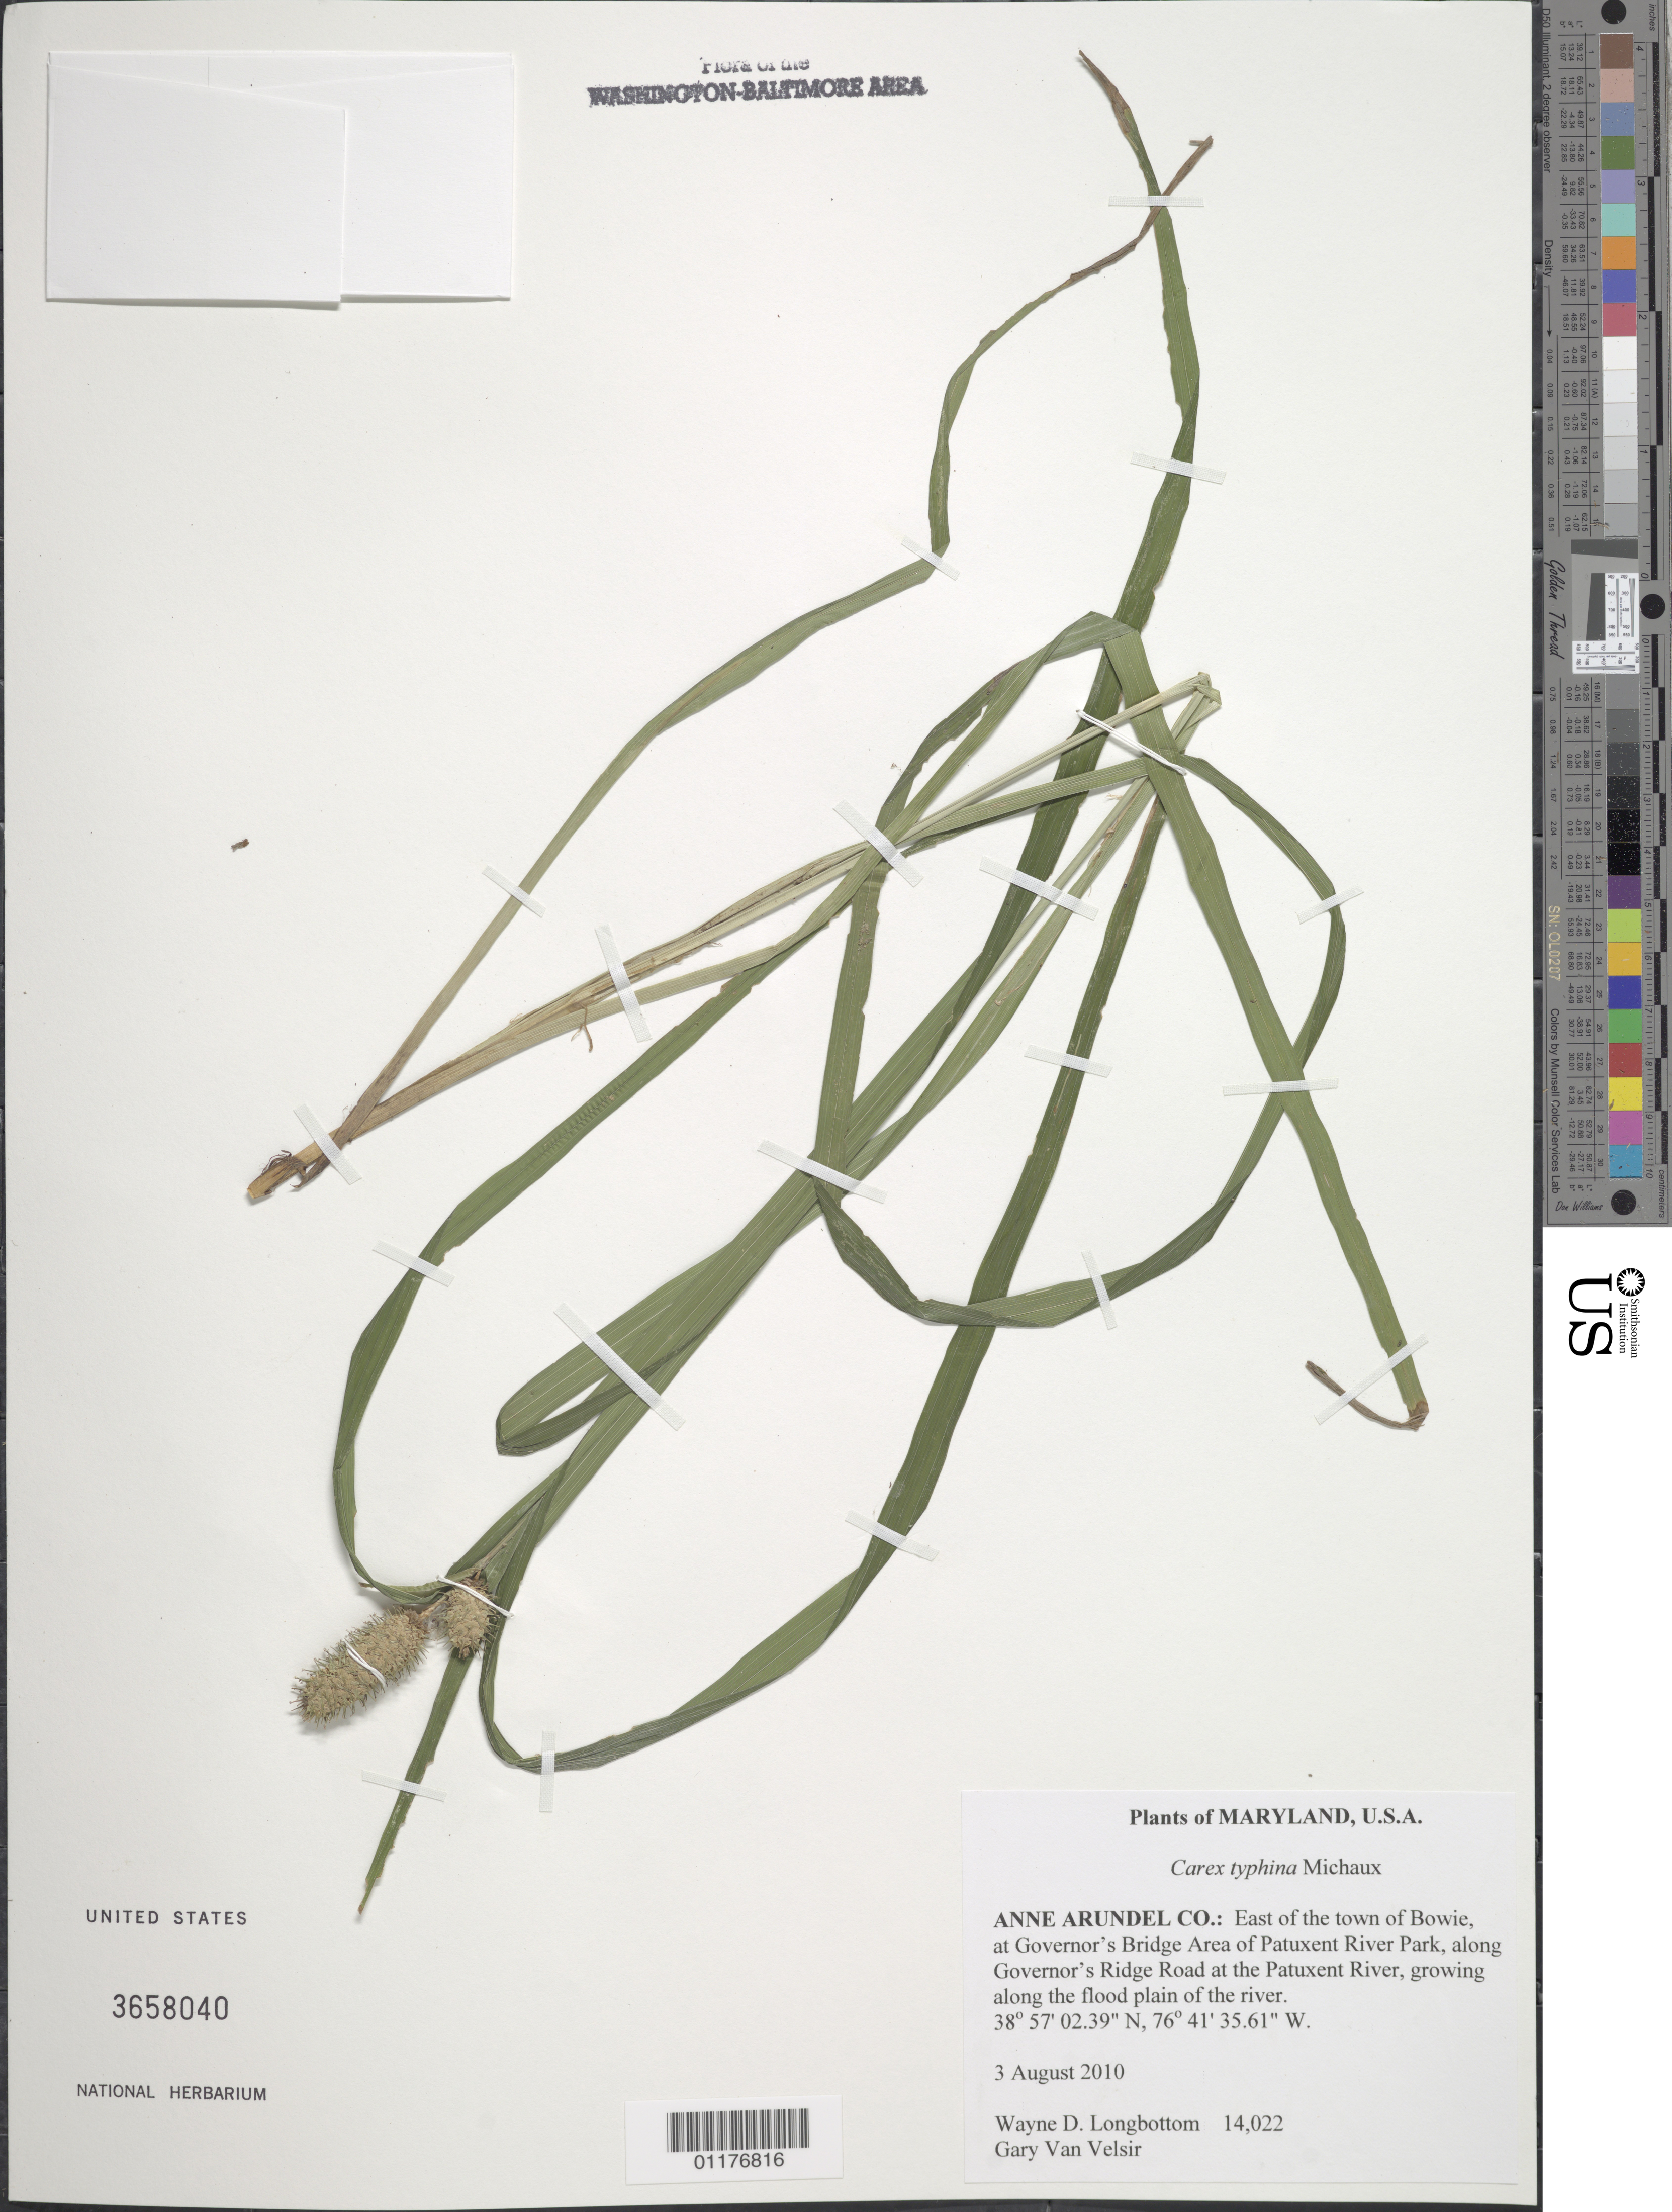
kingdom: Plantae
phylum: Tracheophyta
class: Liliopsida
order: Poales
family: Cyperaceae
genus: Carex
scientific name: Carex typhina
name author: Michx.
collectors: W. D. Longbottom & G. Van Velsir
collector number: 14022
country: United States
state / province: Maryland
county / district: Anne Arundel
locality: Bowie, at Governor's Bridge Area of Patuxent River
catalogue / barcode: US 3658040